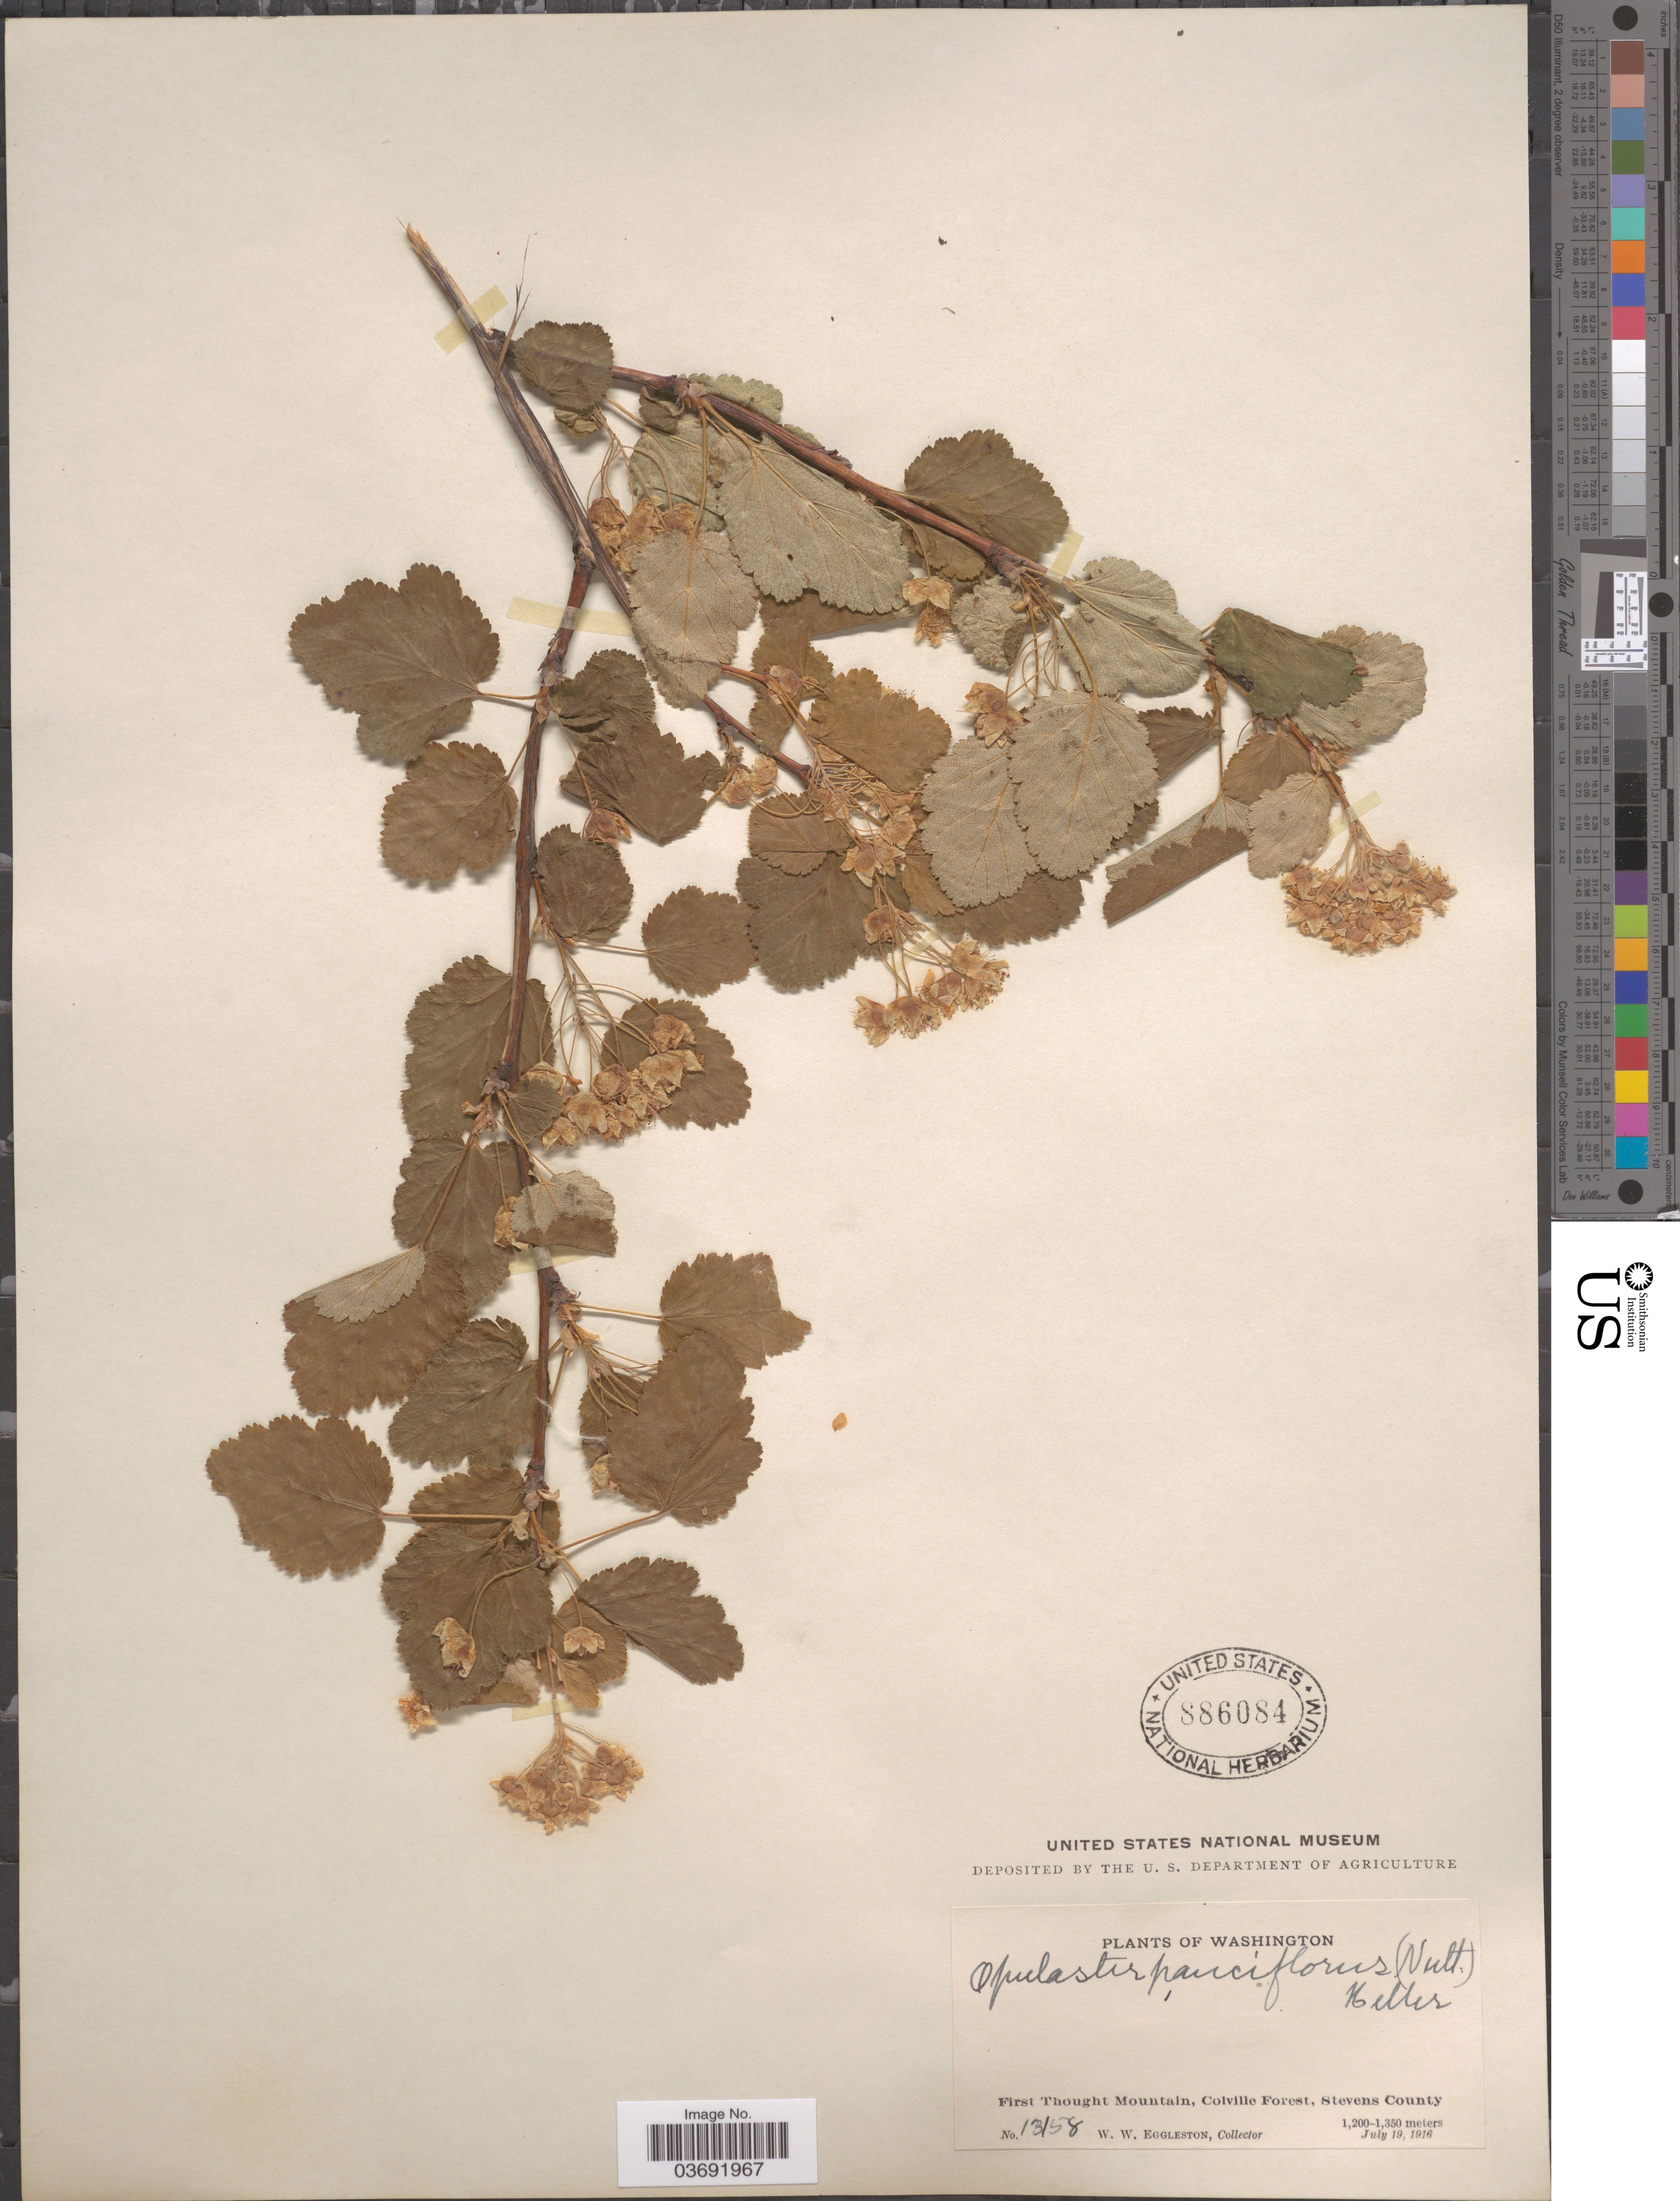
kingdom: Plantae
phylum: Tracheophyta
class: Magnoliopsida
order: Rosales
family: Rosaceae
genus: Physocarpus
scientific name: Physocarpus malvaceus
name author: (Greene) Kuntze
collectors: W. W. Eggleston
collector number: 13158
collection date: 1916-07-19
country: United States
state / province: Washington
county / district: Stevens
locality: First Thought Mountain, Colville Forest, Stevens County.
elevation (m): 1200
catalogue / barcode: US 886084